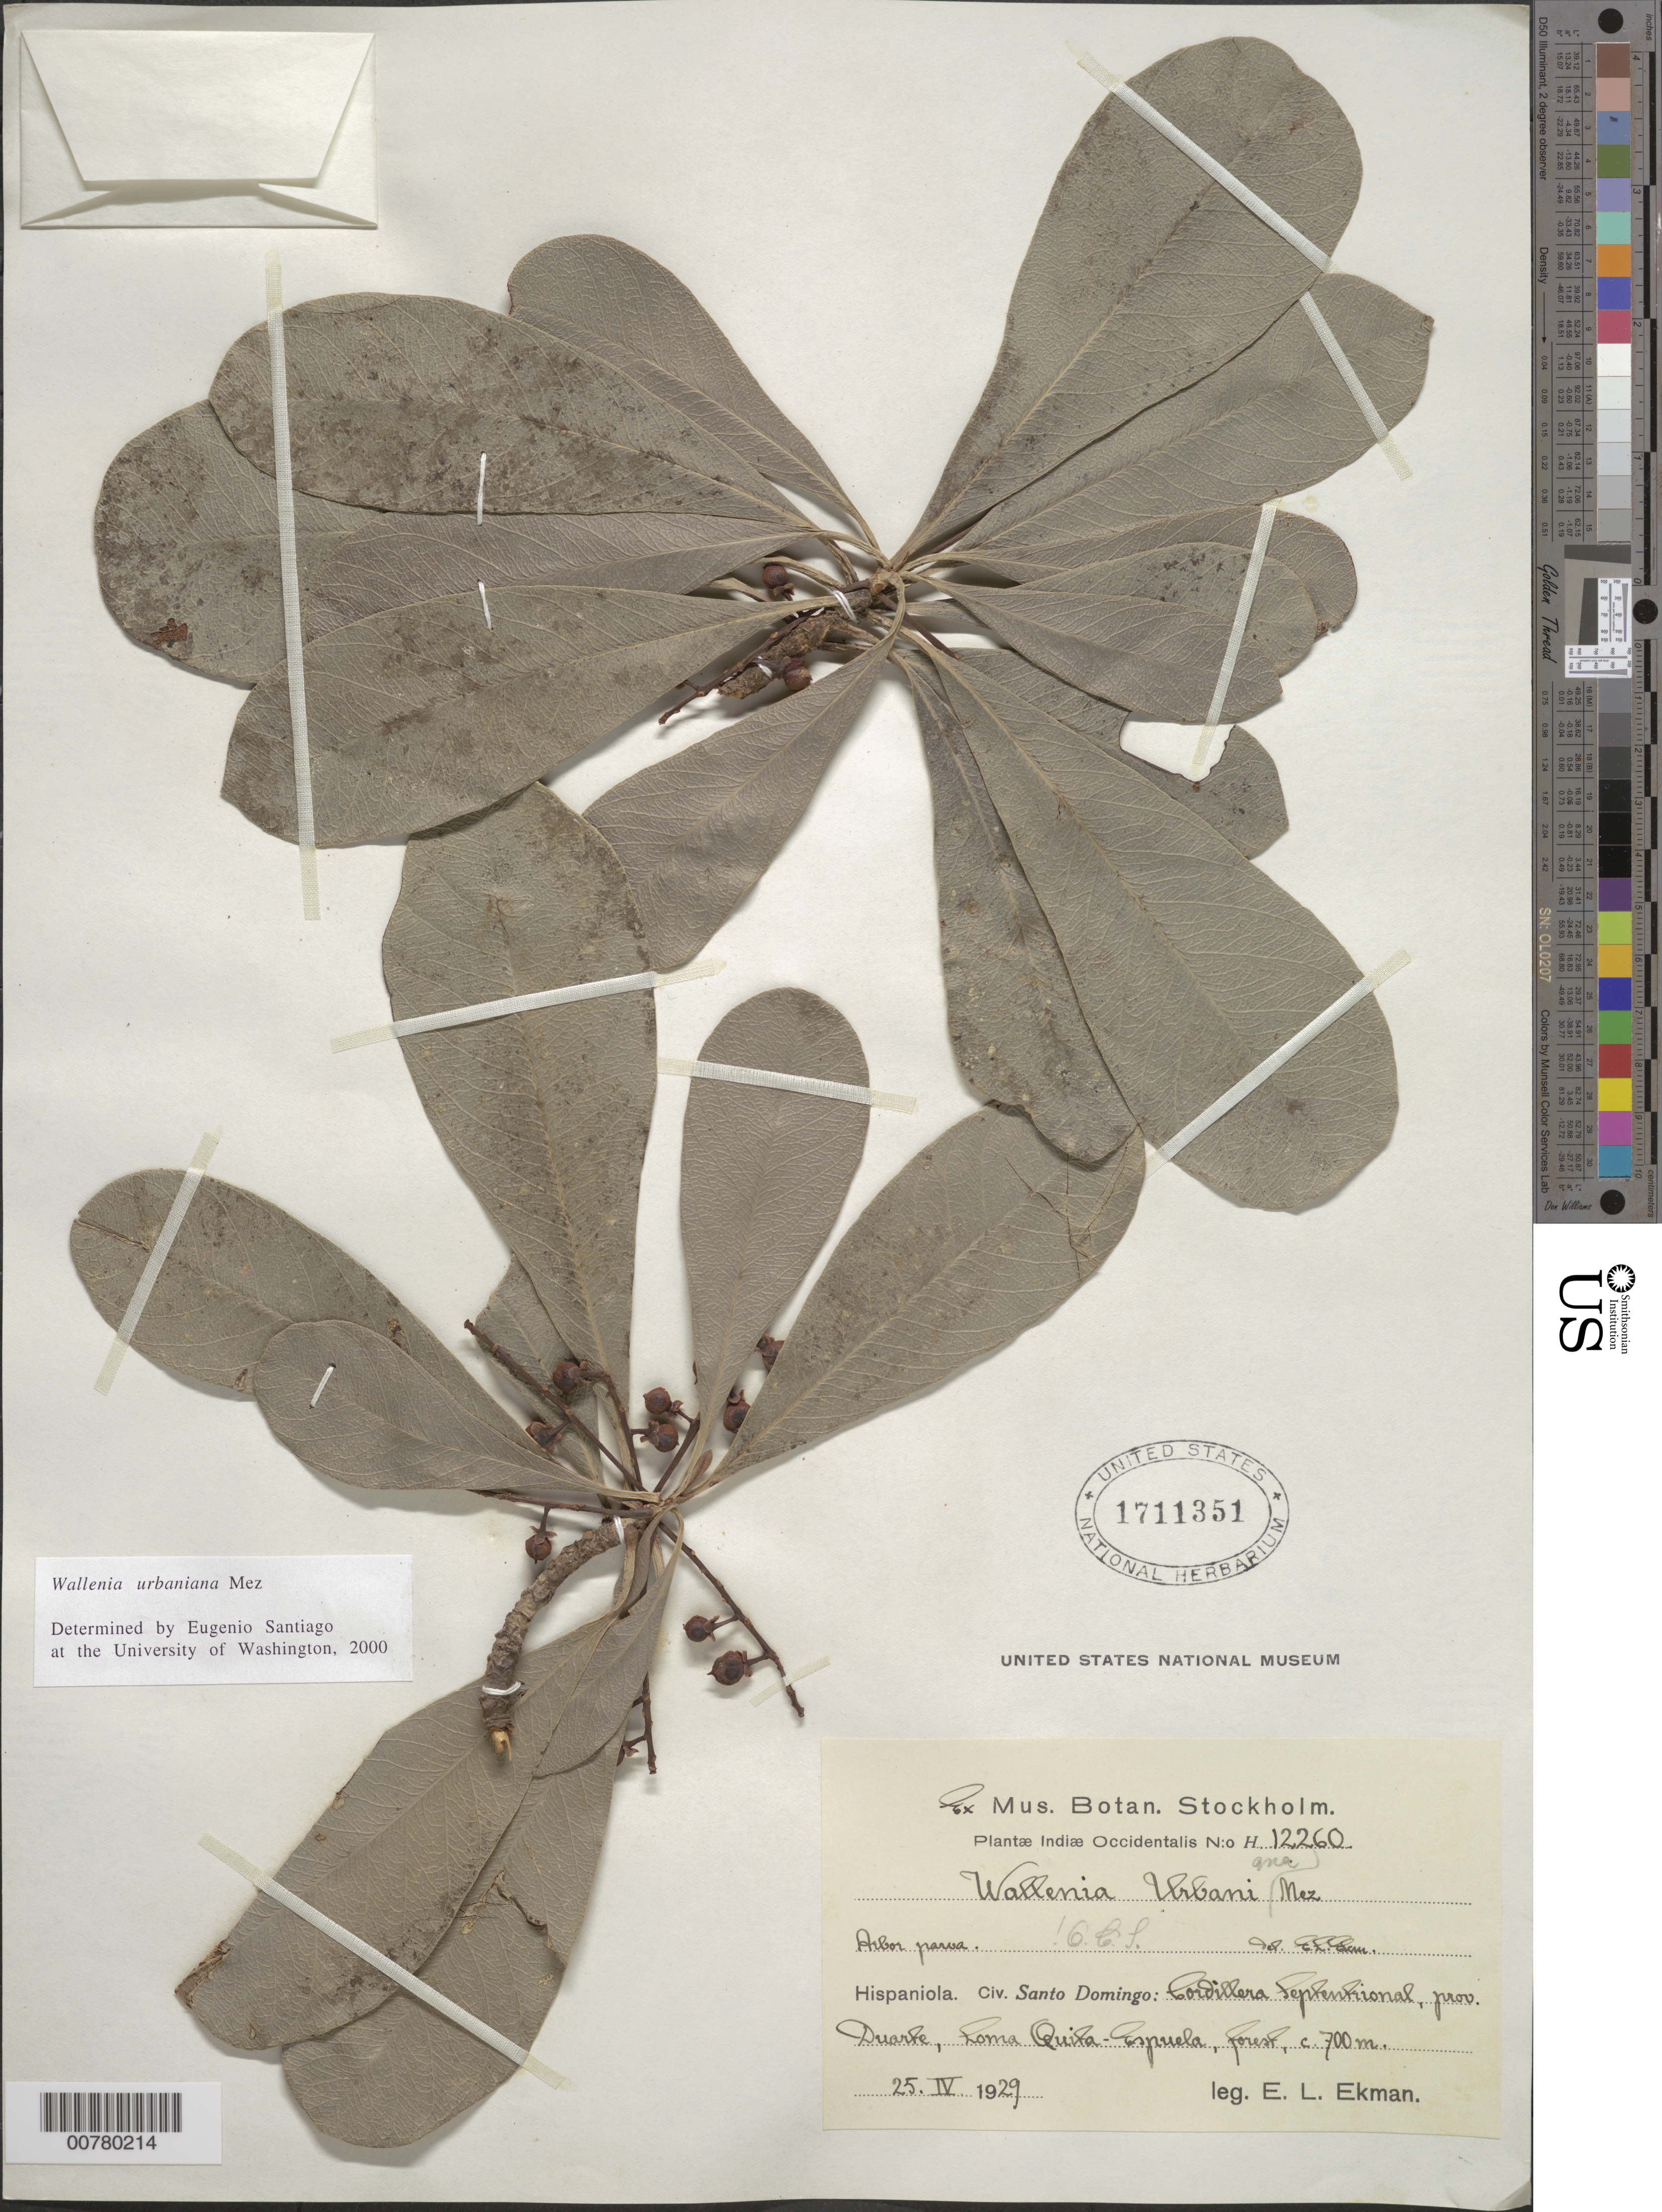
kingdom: Plantae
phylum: Tracheophyta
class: Magnoliopsida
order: Ericales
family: Primulaceae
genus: Wallenia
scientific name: Wallenia urbaniana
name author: Mez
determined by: Santiago, E.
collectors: E. L. Ekman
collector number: H 12260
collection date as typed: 25 Apr 1929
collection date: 1929-04-25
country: Dominican Republic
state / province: Duarte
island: Hispaniola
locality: Cordillera Septentrional, Loma Quita-Espuela.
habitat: Forest.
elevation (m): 700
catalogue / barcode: US 1711351